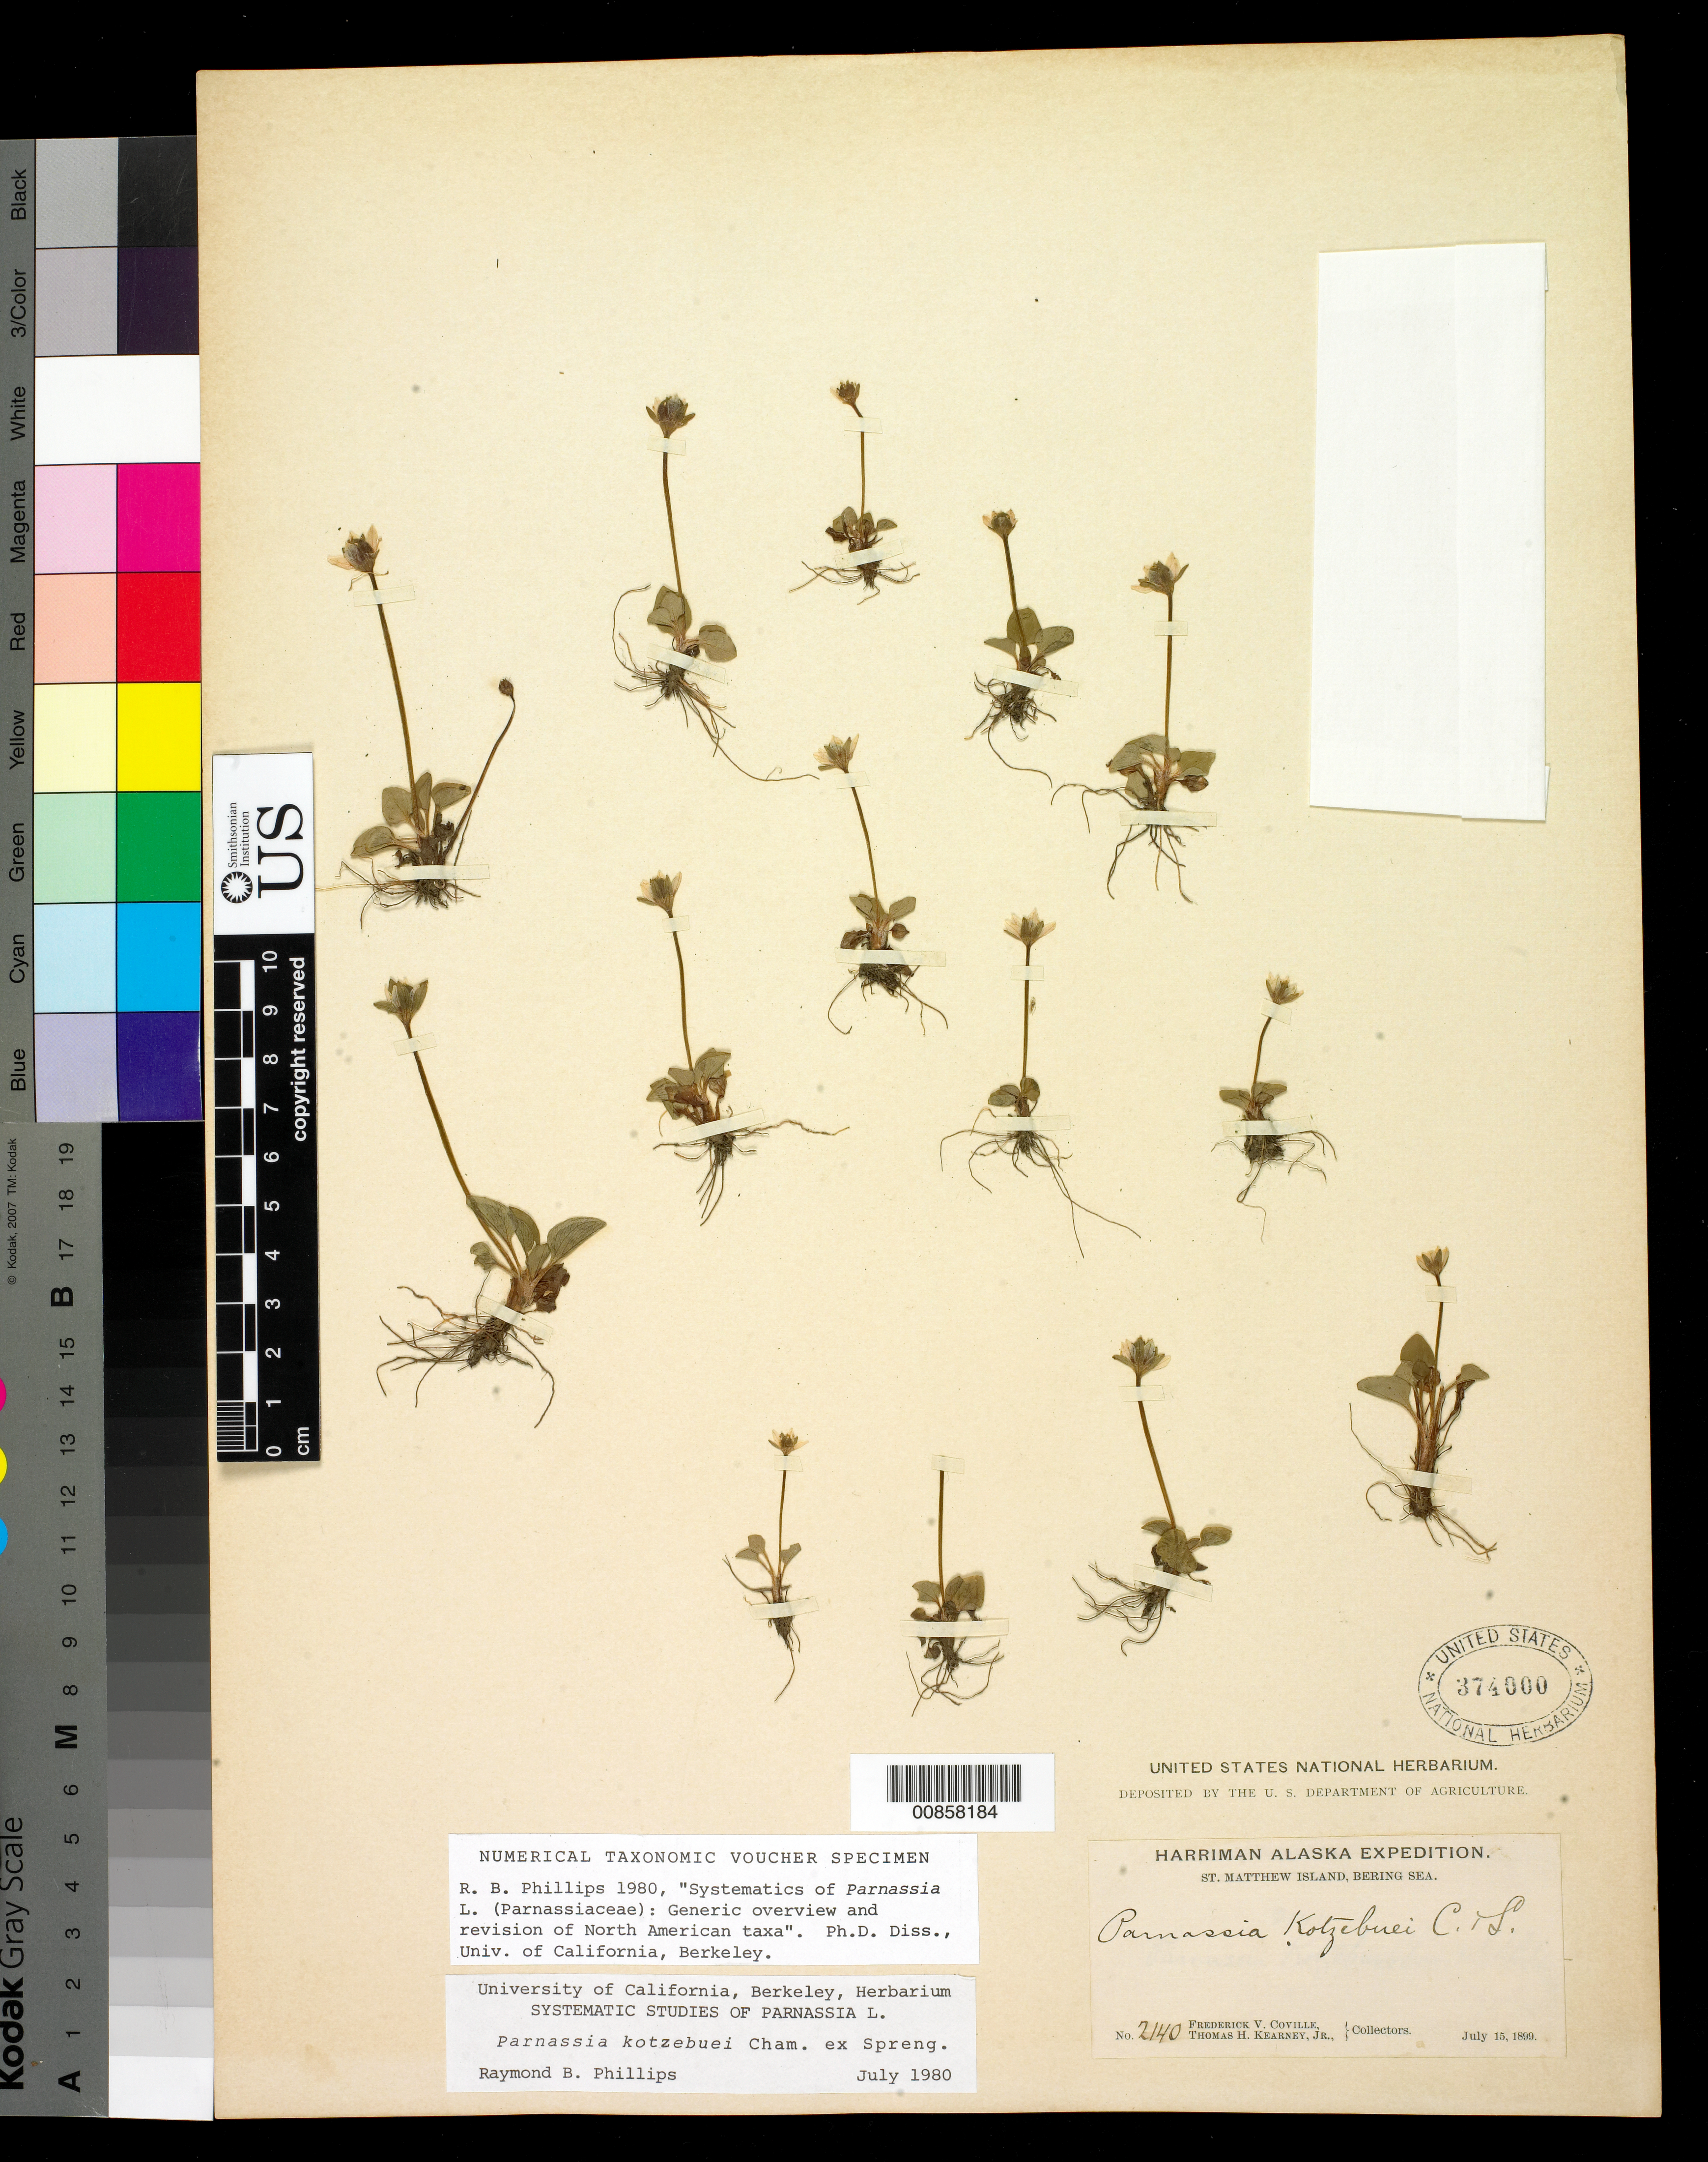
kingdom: Plantae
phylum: Tracheophyta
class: Magnoliopsida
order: Celastrales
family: Parnassiaceae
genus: Parnassia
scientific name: Parnassia kotzebuei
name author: Cham. ex Spreng.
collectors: F. V. Coville & T. H. Kearney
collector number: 2140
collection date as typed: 15 Jul 1899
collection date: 1899-07-15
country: United States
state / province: Alaska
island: St. Matthew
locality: Bering Sea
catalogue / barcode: US 374000